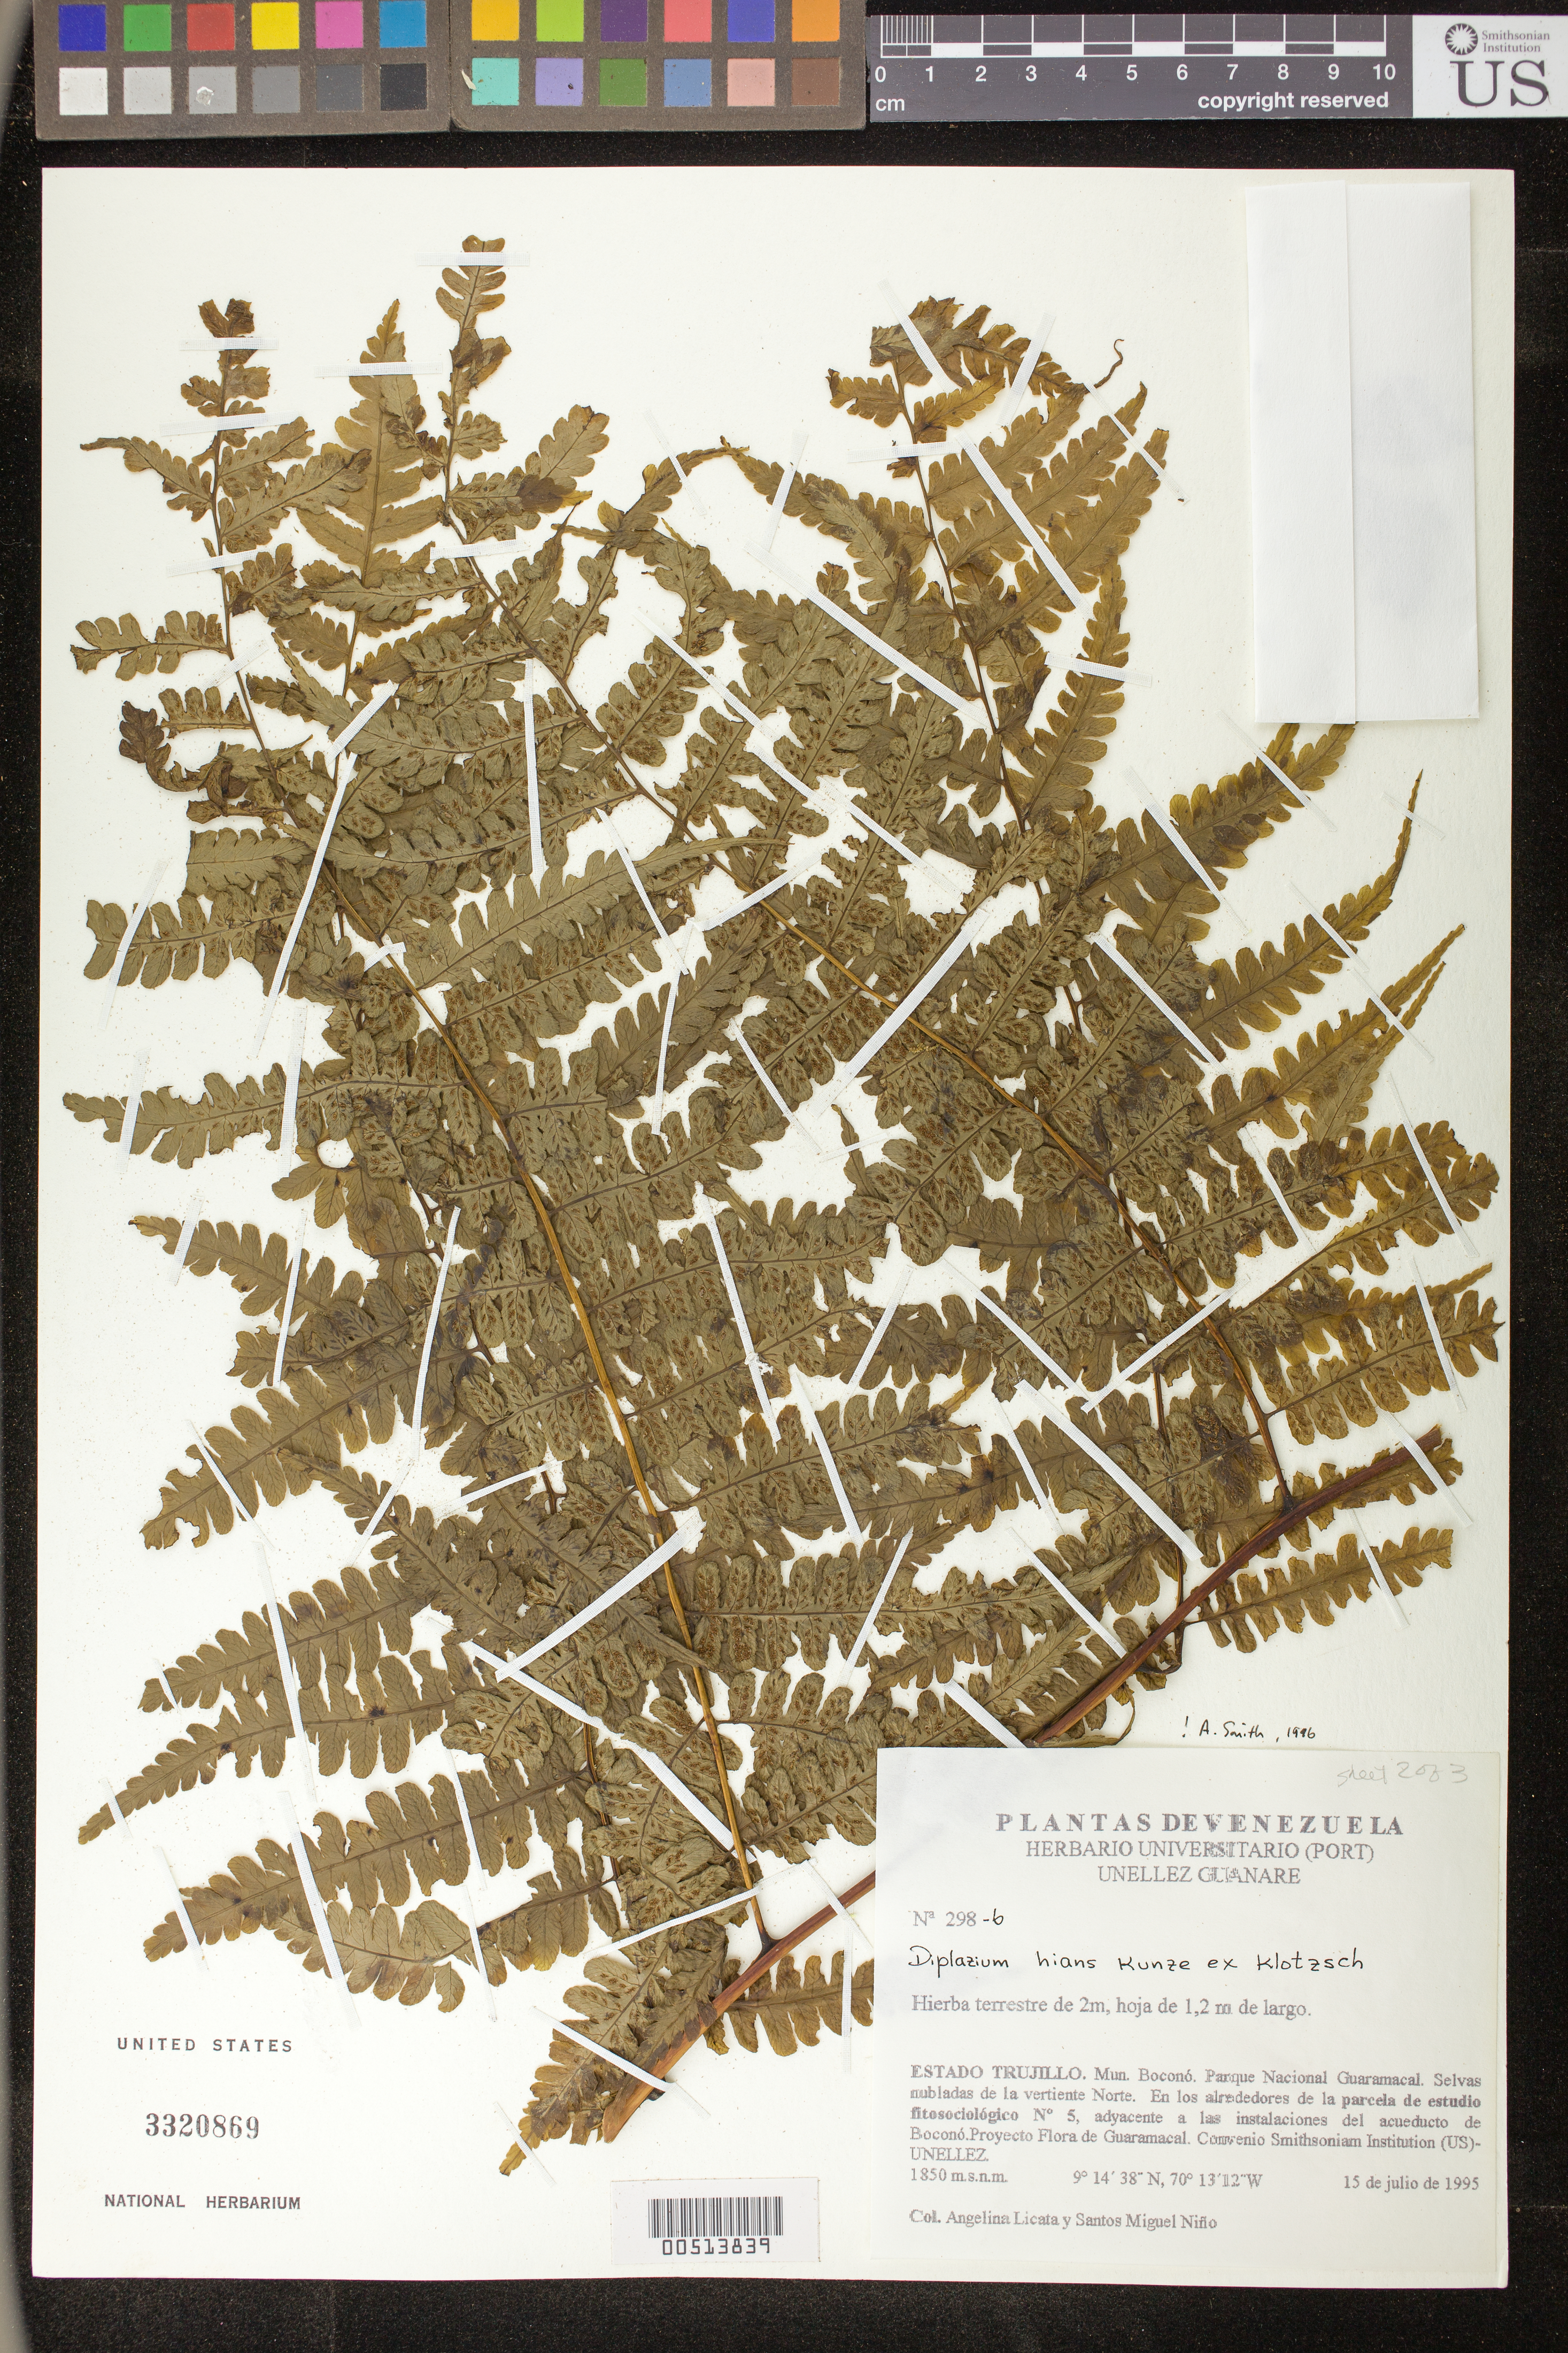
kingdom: Plantae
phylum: Tracheophyta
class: Polypodiopsida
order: Polypodiales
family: Athyriaceae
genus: Diplazium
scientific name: Diplazium hians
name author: Kunze ex Klotzsch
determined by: Smith, A.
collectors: A. Licata & S. M. Niño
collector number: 298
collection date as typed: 15 Jul 1995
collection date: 1995-07-15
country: Venezuela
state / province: Trujillo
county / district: Boconó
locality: Parque Nacional Guaramacal, vertiente N, adyacente a las instalaciones del acueducto de Boconó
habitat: Selvas nubladas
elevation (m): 1850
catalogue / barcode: US 3320869